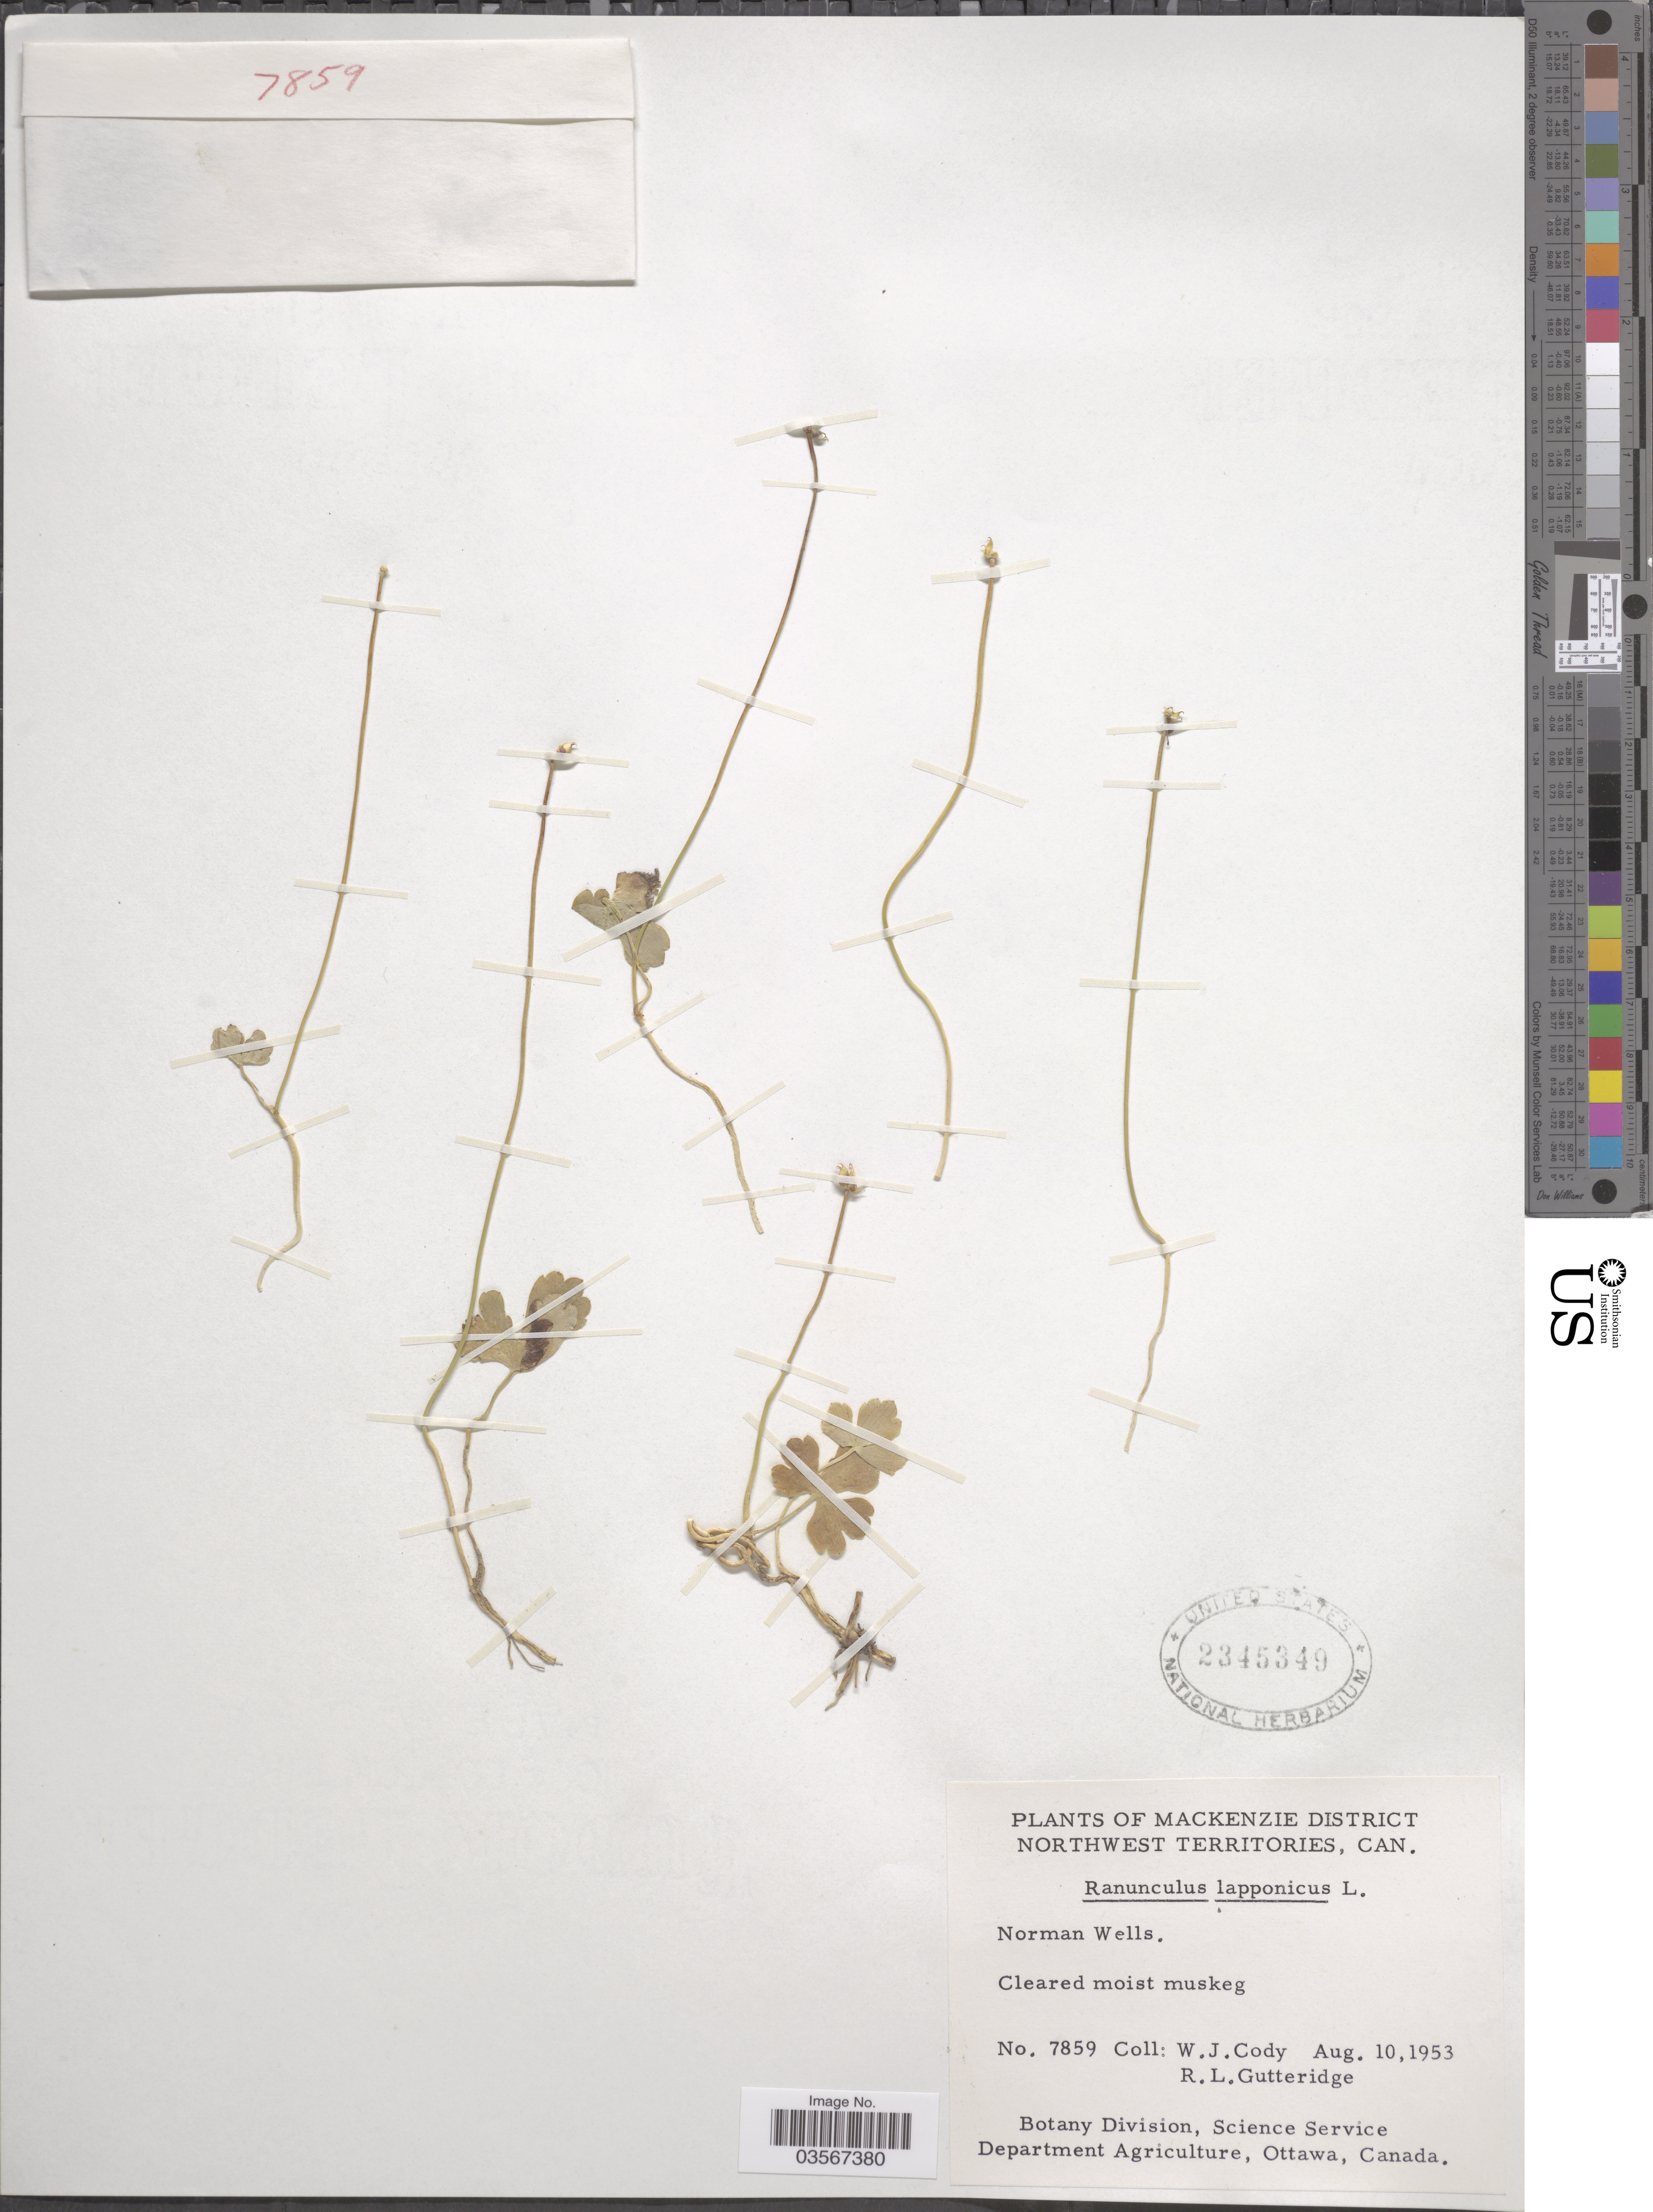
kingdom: Plantae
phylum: Tracheophyta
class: Magnoliopsida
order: Ranunculales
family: Ranunculaceae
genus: Ranunculus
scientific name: Ranunculus lapponicus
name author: L.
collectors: W. Cody & R. Gutteridge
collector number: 7859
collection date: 1953-08-10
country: Canada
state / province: Northwest Territories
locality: Mackenzie District. Norman Wells.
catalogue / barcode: US 2345349